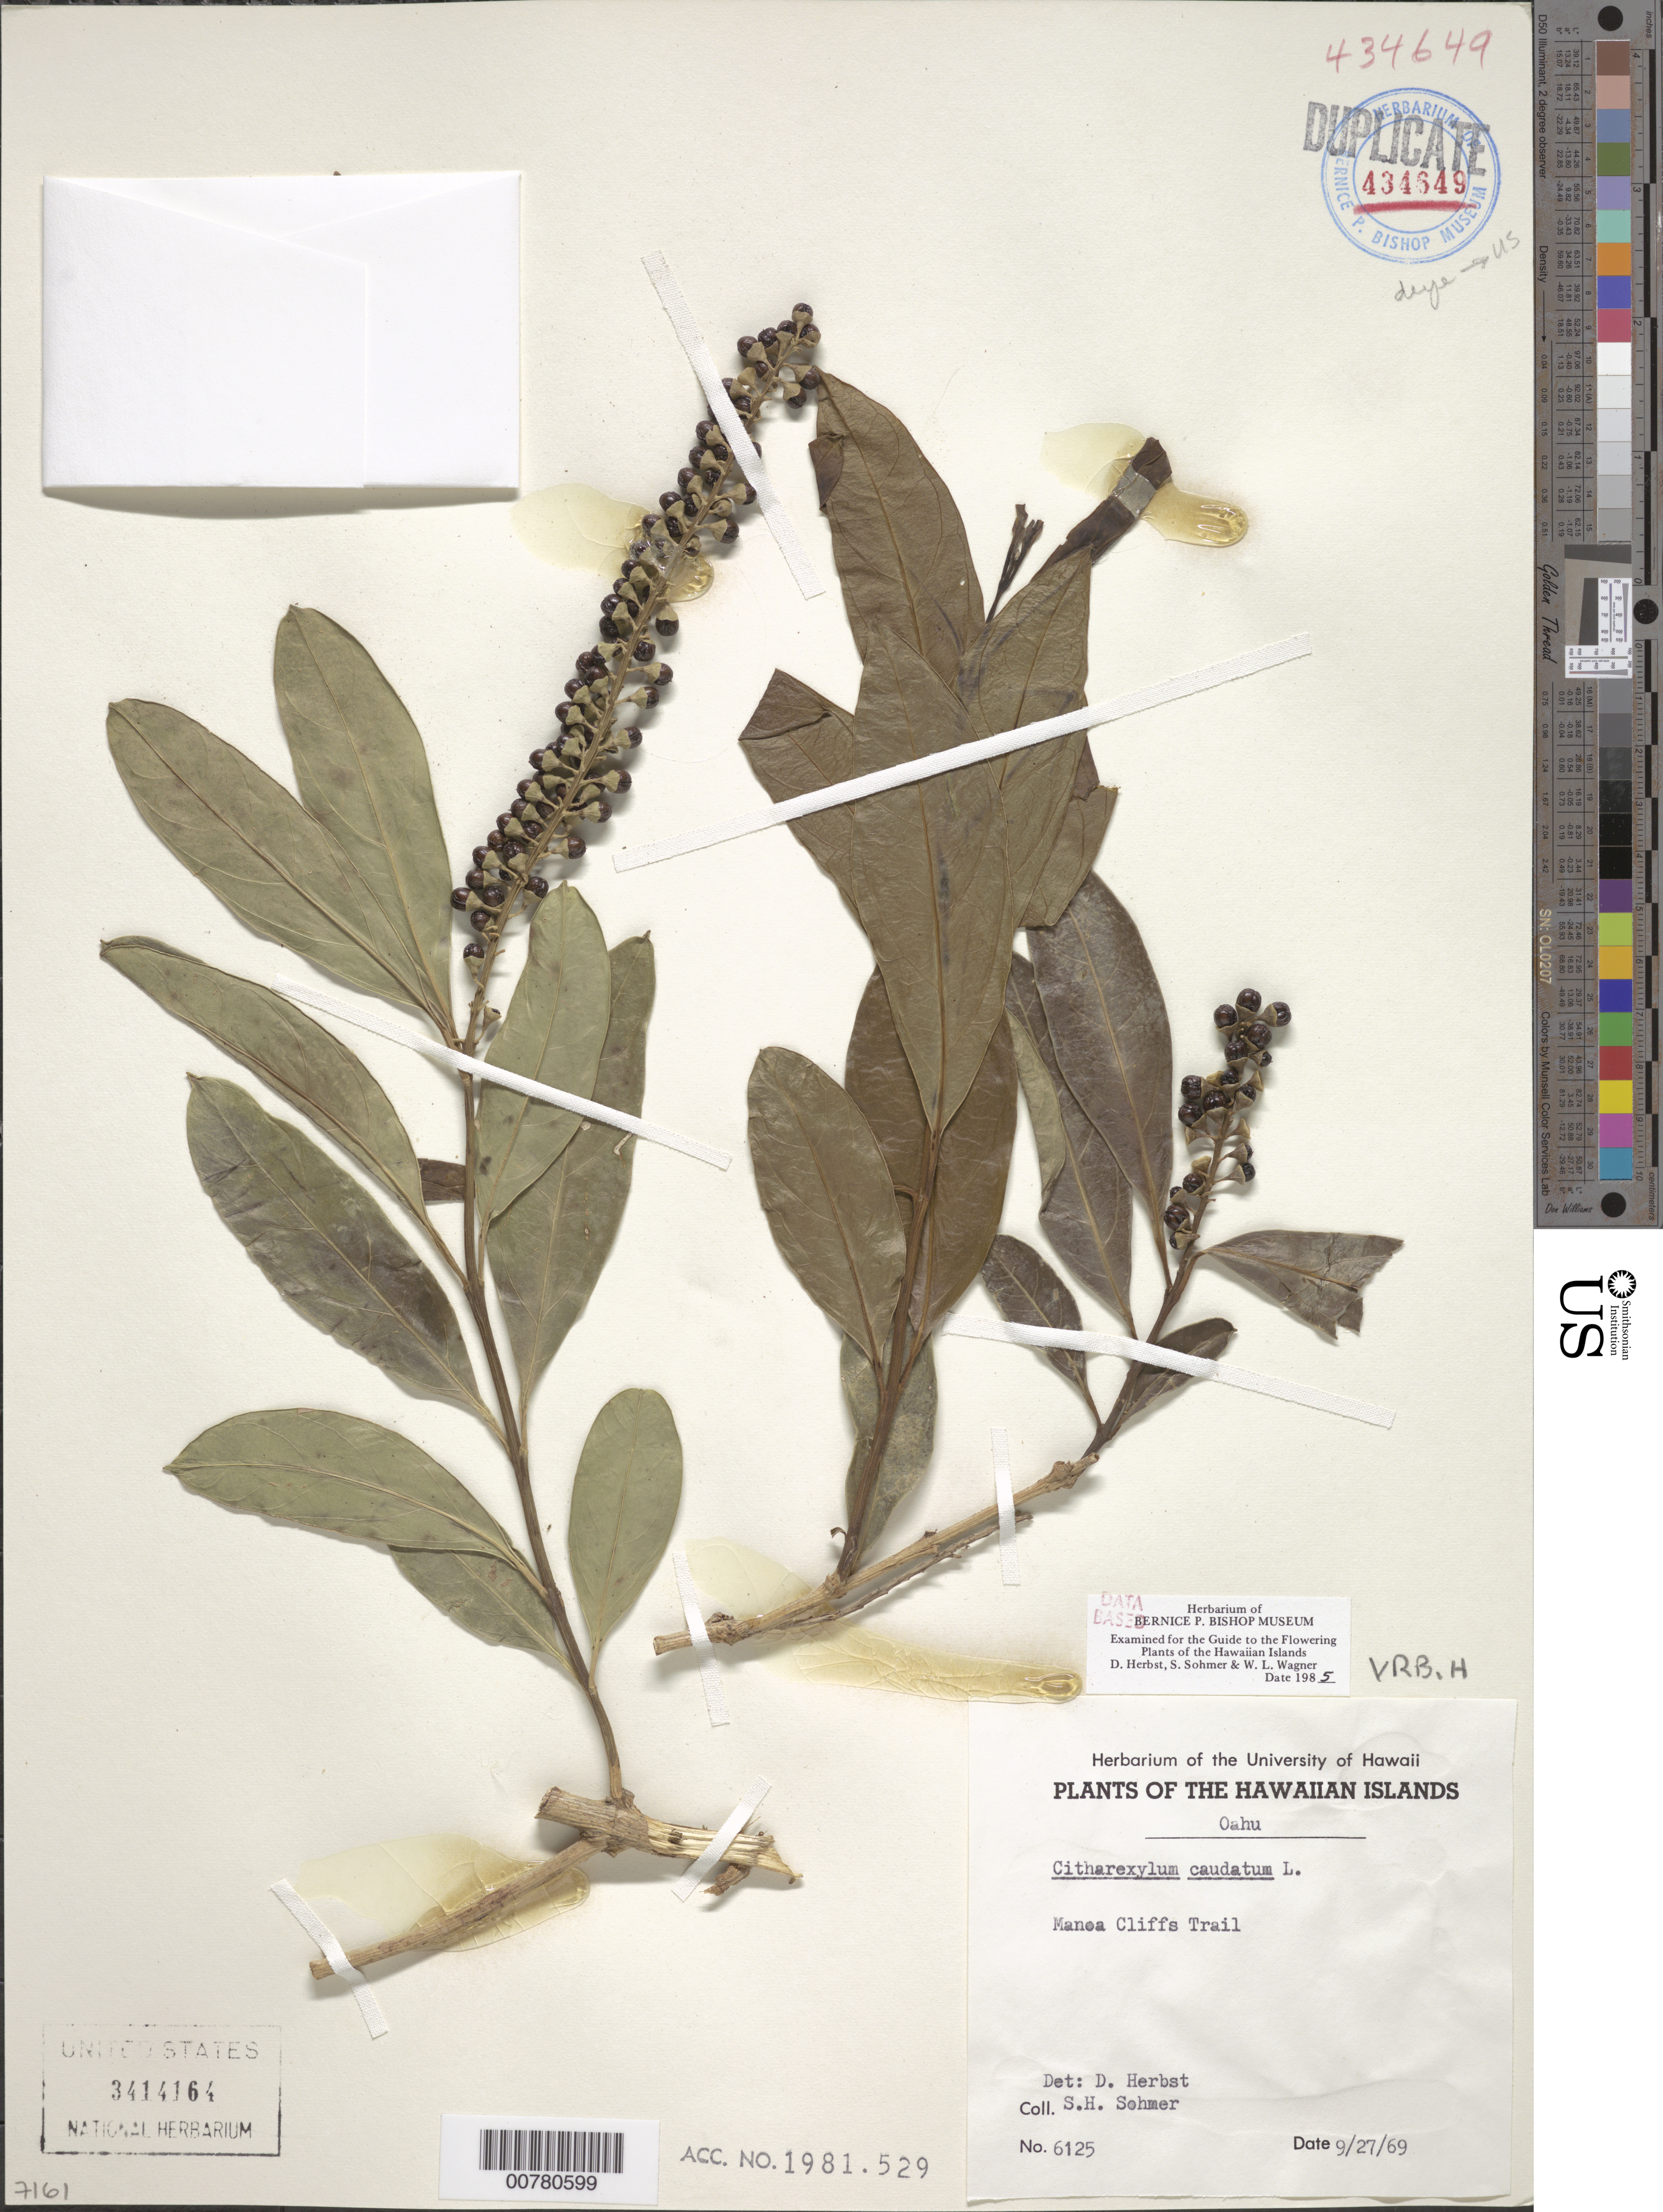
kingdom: Plantae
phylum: Tracheophyta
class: Magnoliopsida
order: Lamiales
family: Verbenaceae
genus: Citharexylum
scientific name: Citharexylum caudatum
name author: L.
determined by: Wagner, W. L.; Herbst, D. R.; Sohmer, S. H.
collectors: S. H. Sohmer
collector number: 6125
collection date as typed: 27 Sep 1969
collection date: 1969-09-27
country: United States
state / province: Hawaii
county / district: Honolulu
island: Oahu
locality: Manoa Cliffs Trail.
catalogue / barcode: US 3414164